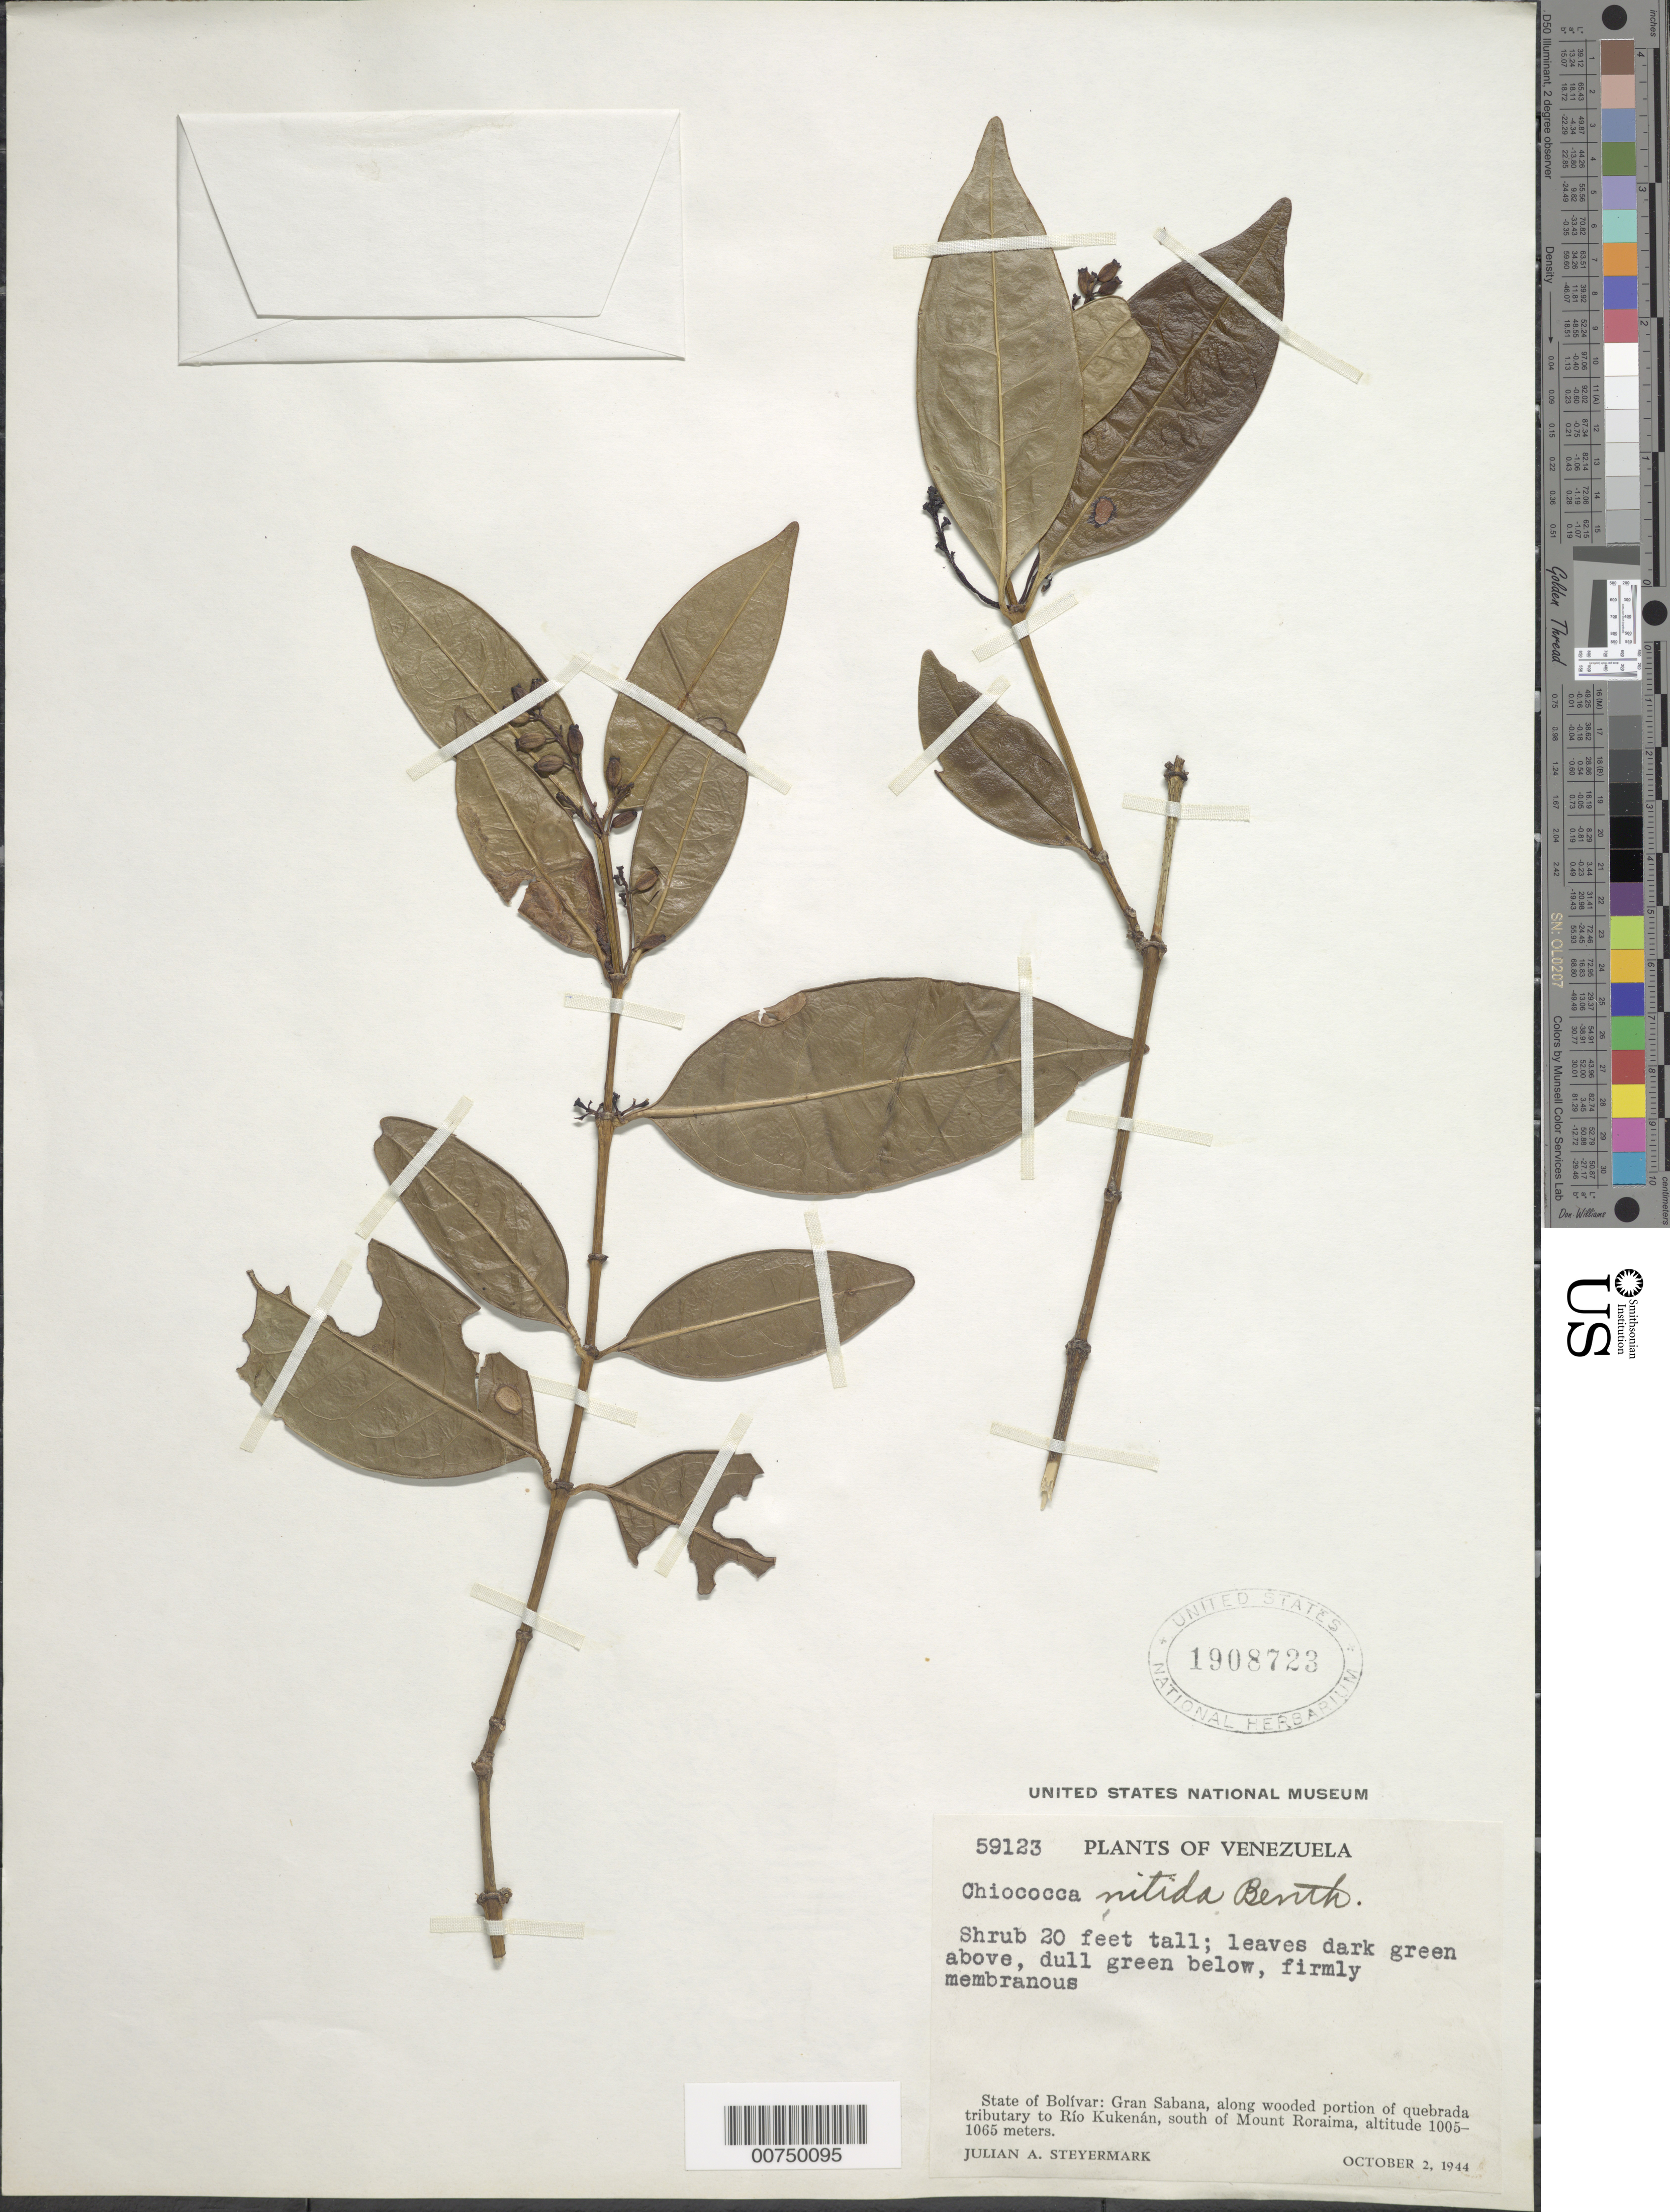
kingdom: Plantae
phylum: Tracheophyta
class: Magnoliopsida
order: Gentianales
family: Rubiaceae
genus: Chiococca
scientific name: Chiococca nitida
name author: Benth.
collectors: J. Steyermark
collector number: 59123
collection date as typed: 2-Oct-44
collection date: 1944-10-02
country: Venezuela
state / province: Bolívar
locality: Gran Sabana, between Kun and waterfall at Rué-merú (trib. Río Kukenán), south of Mt. Roraima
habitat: Wooded portion of quebrada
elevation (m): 1065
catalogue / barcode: US 1908723